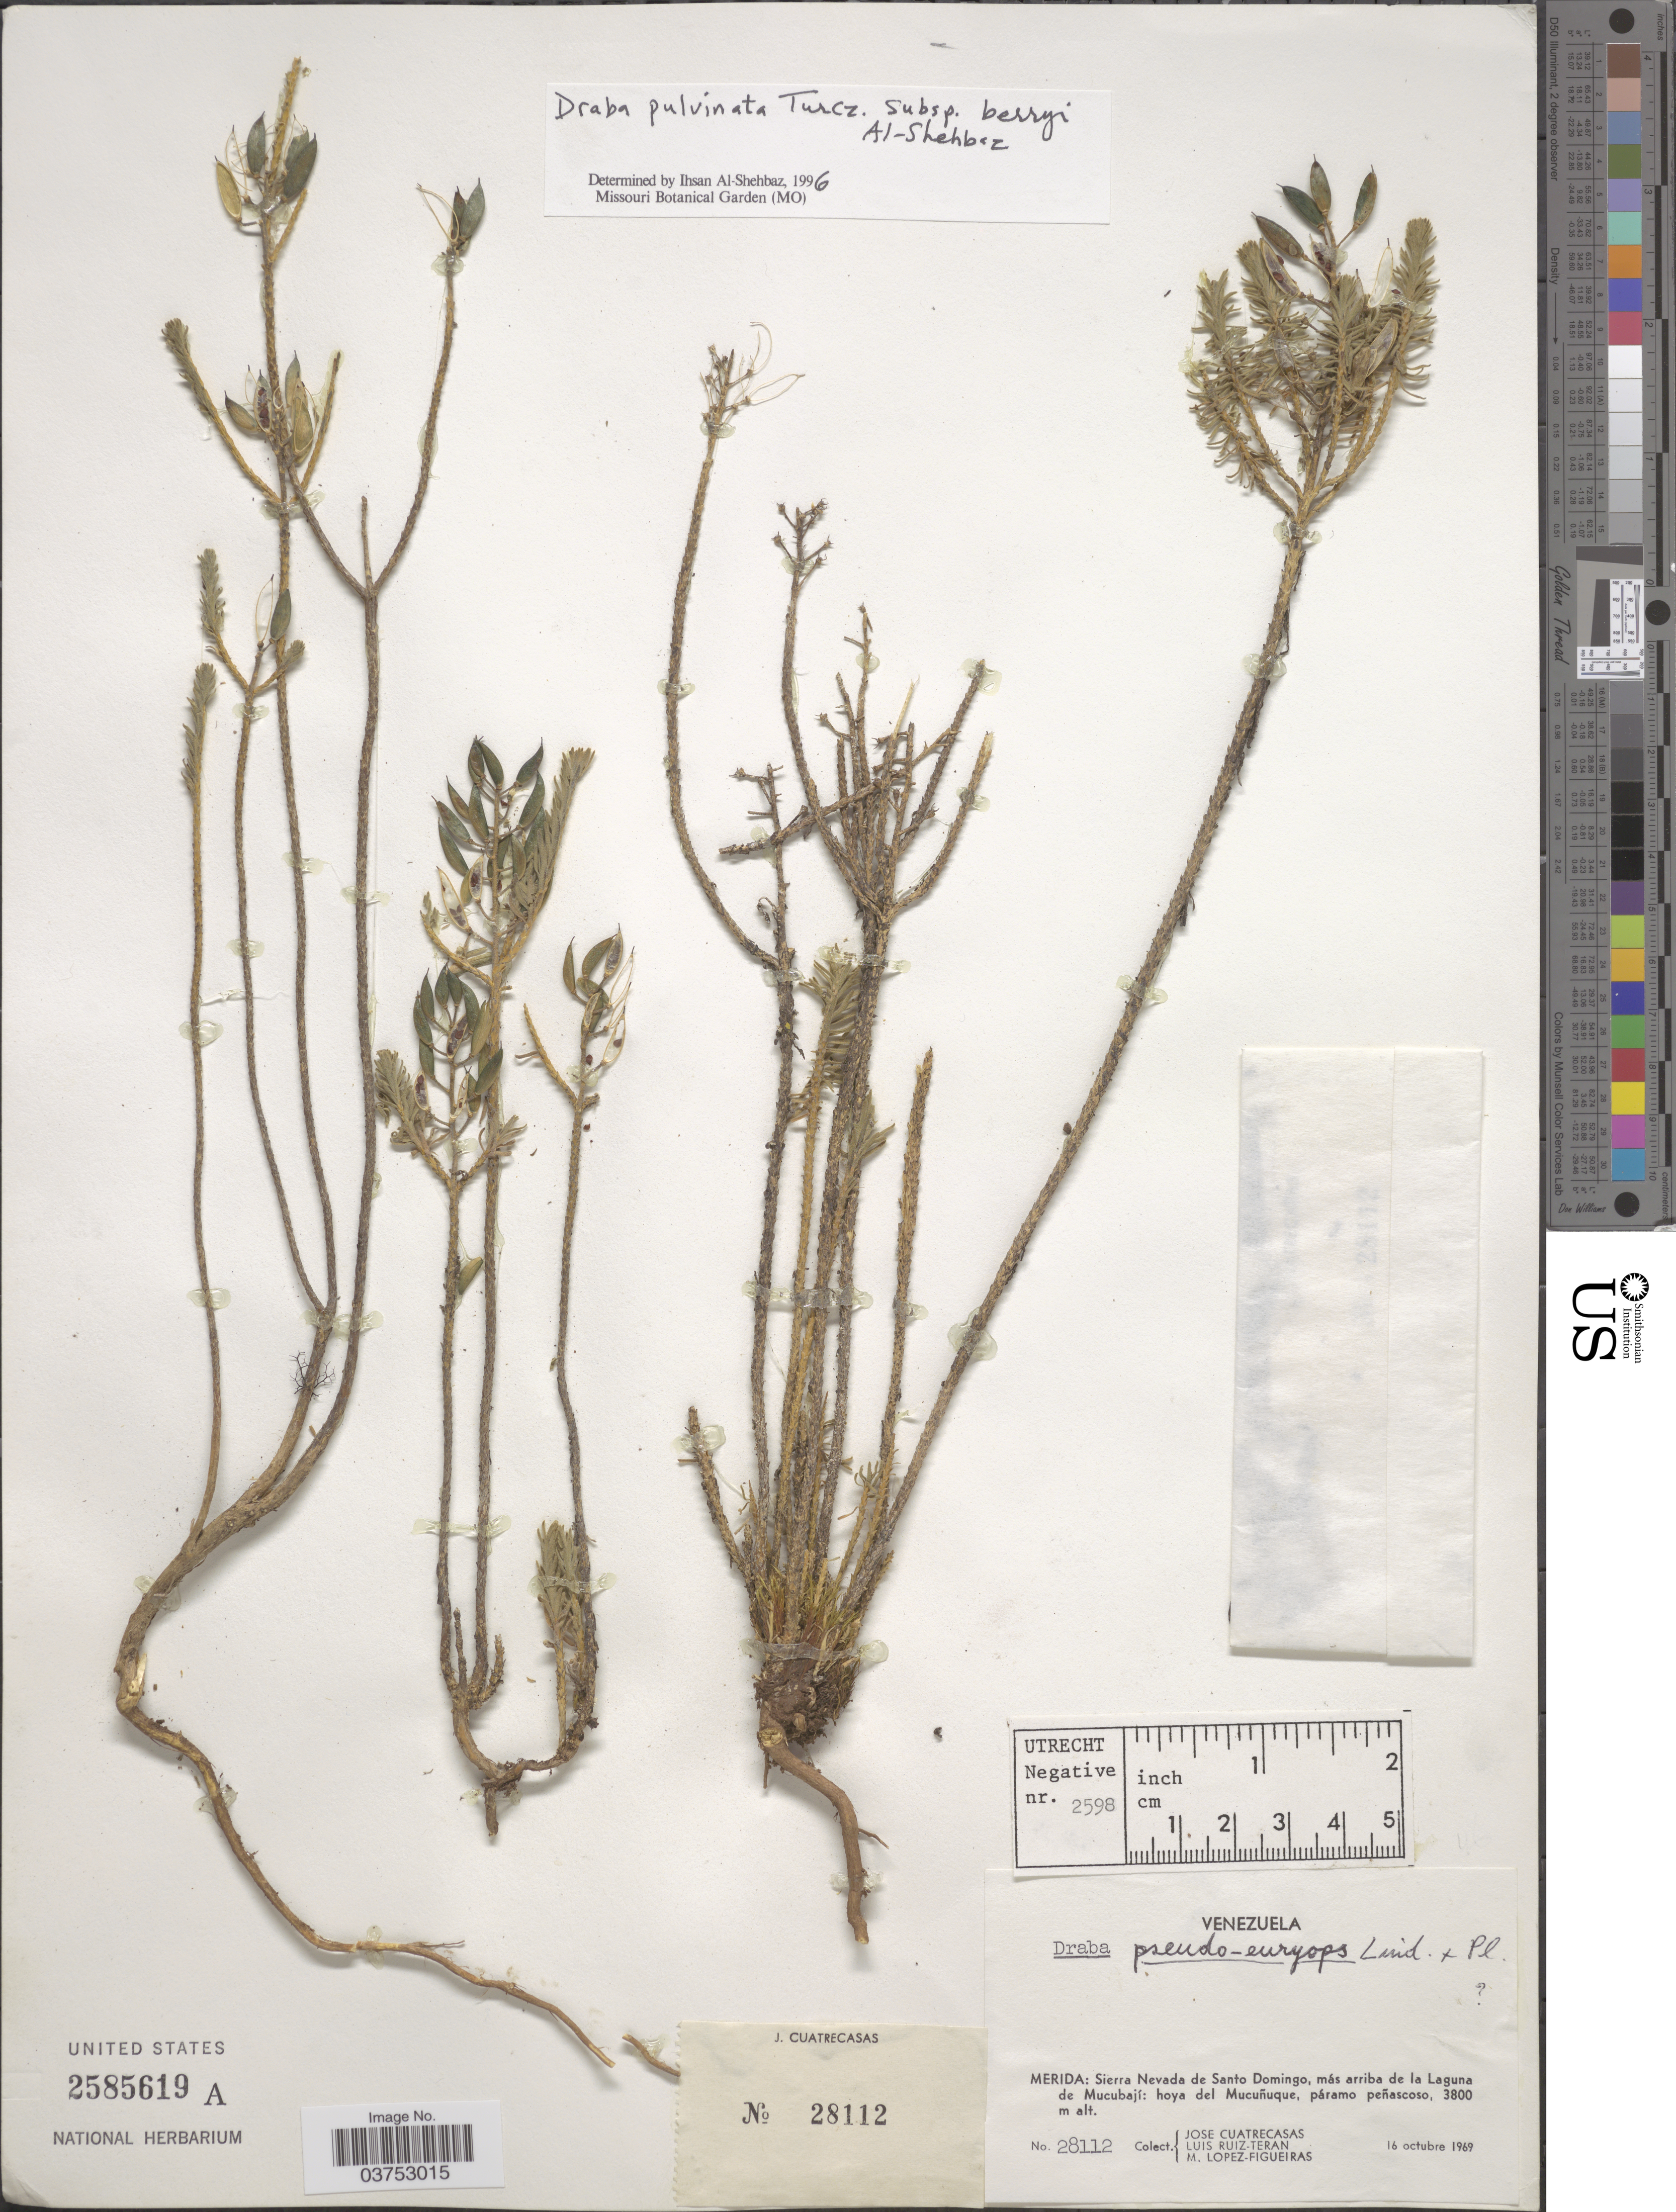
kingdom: Plantae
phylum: Tracheophyta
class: Magnoliopsida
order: Brassicales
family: Brassicaceae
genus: Draba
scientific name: Draba pulvinata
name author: Turcz.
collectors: J. Cuatrecasas, L. Teran & M. López Figueiras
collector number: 28112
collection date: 1969-10-16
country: Venezuela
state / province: Mérida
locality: Sierra Nevada de Santo Domingo, más arriba de la Laguna de Mucubají: hoya del Mucuñuque.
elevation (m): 3800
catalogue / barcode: US 2585619A